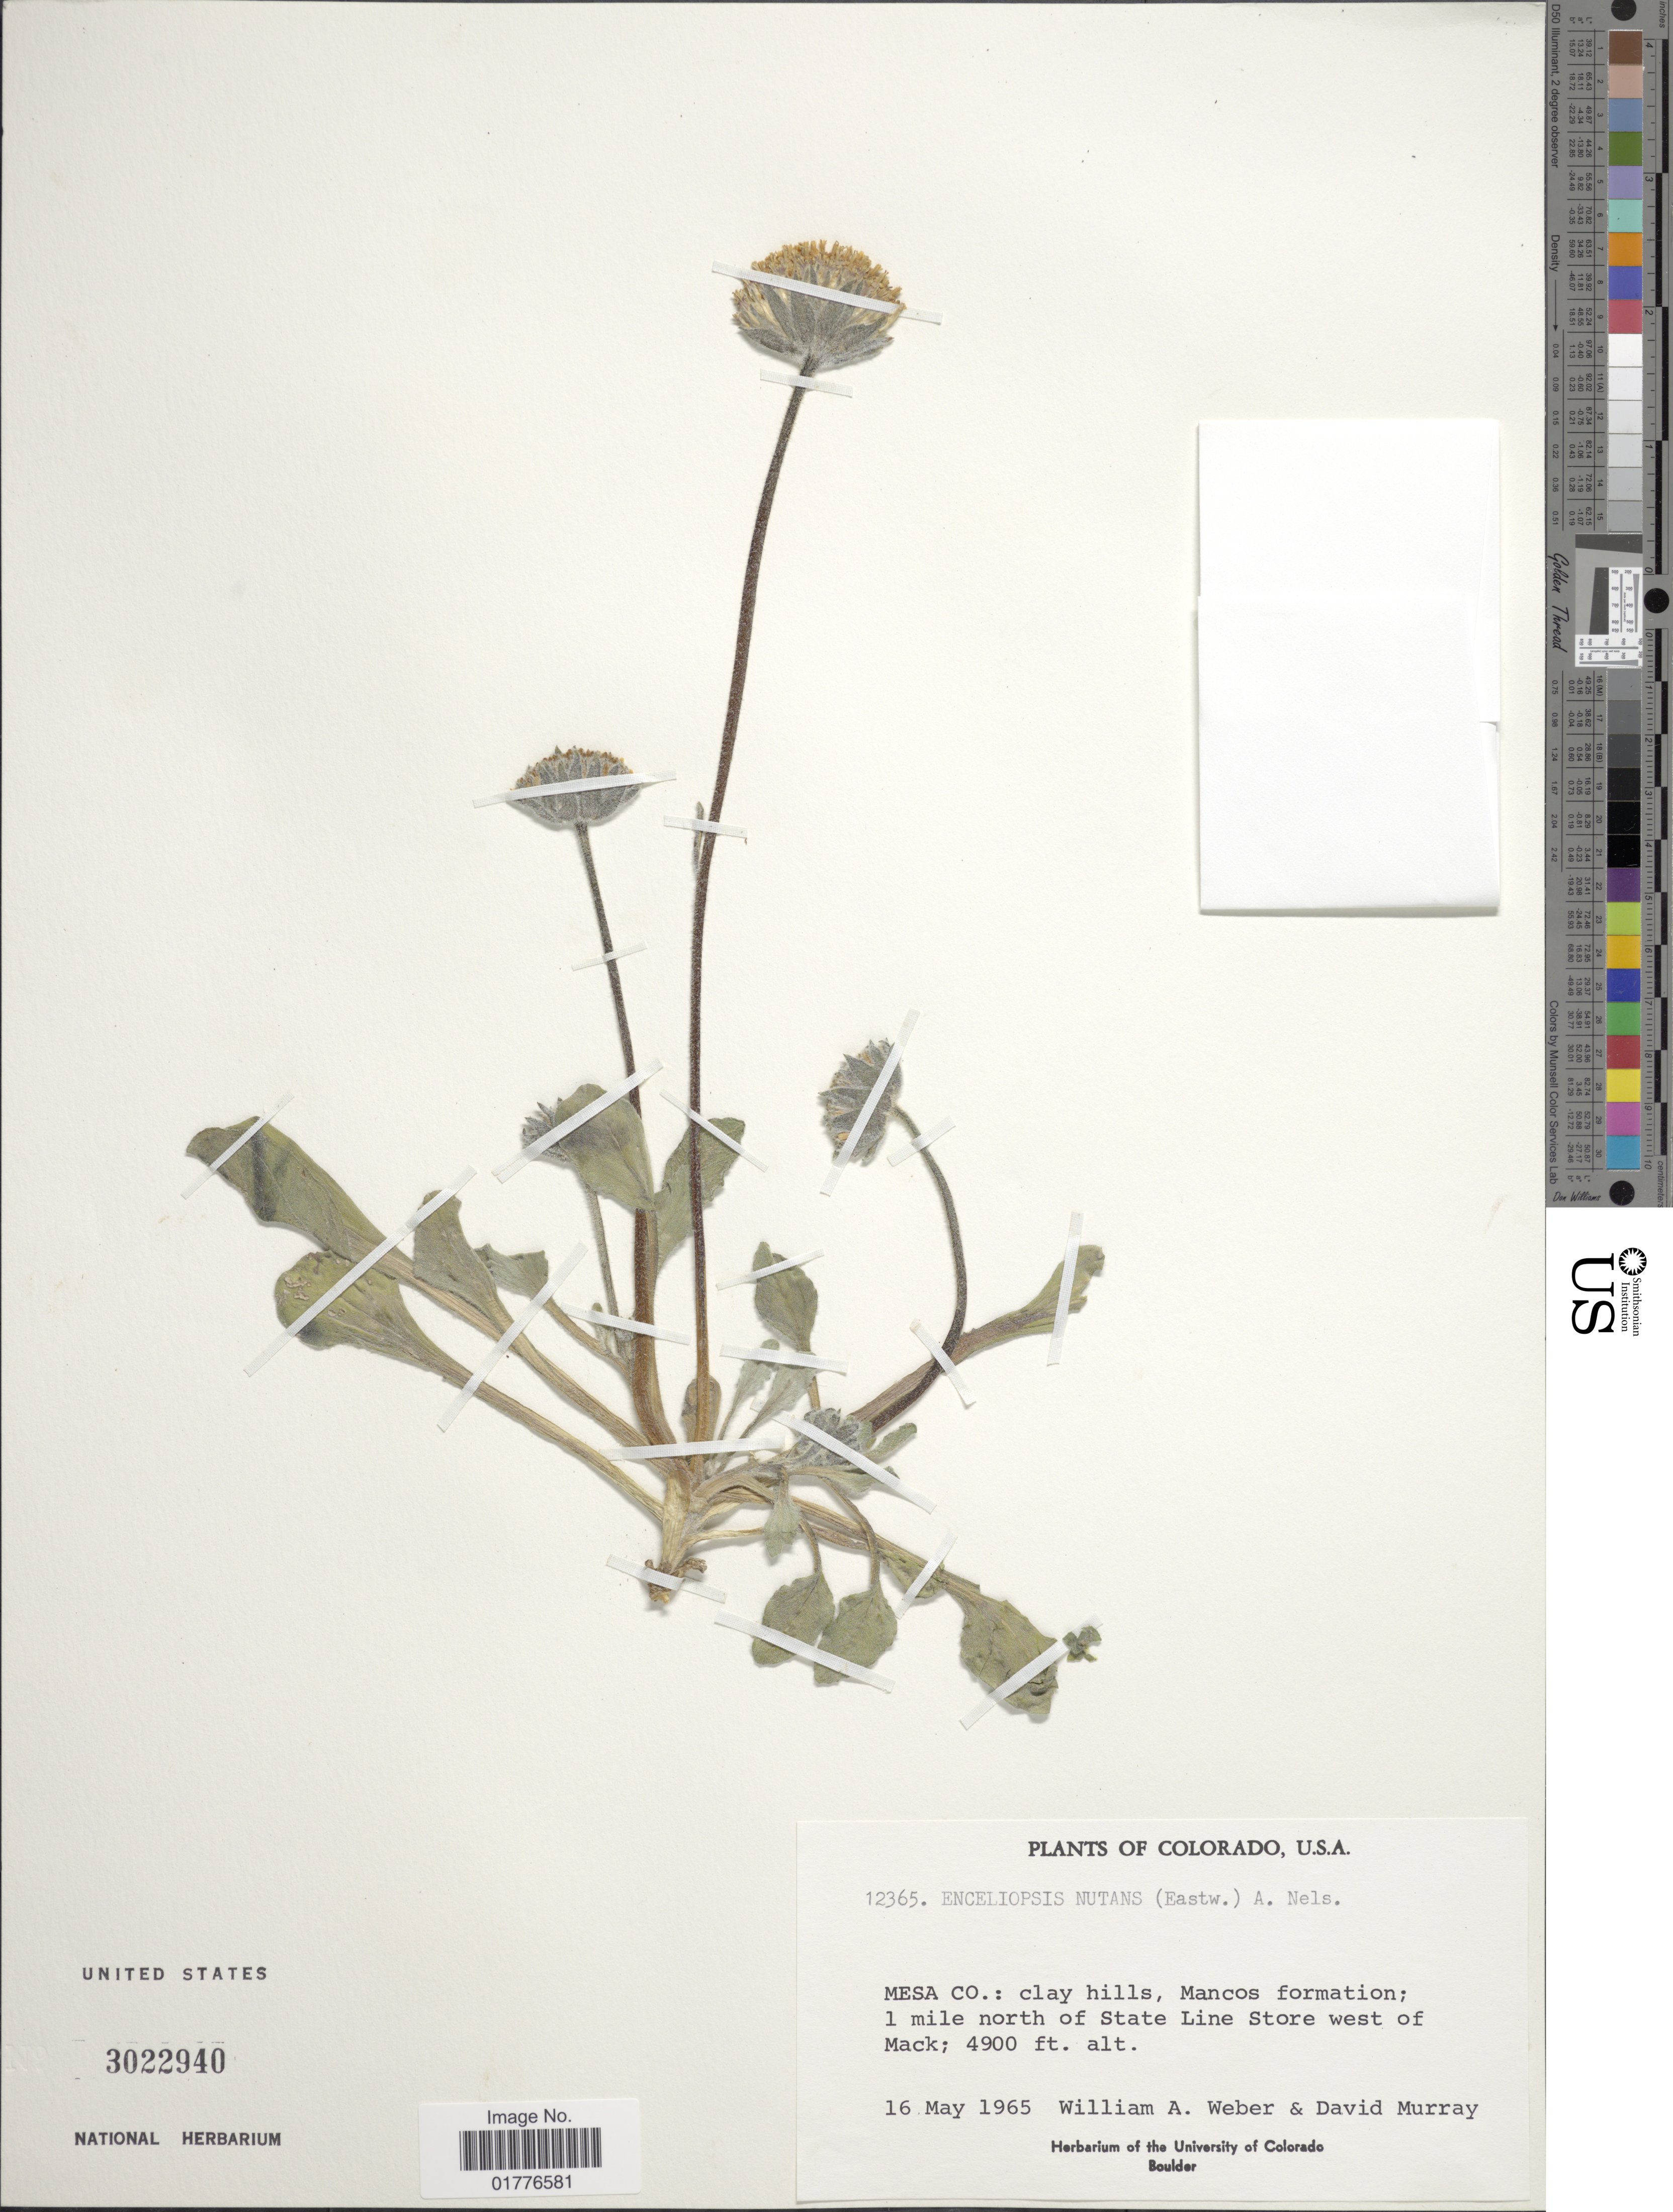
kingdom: Plantae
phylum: Tracheophyta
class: Magnoliopsida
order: Asterales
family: Asteraceae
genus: Enceliopsis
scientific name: Enceliopsis nutans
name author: (Eastw.) A. Nelson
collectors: W. A. Weber & D. F. Murray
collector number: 12365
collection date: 1965-05-16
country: United States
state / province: Colorado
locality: Mesa Co.: Mancos formation; 1 mile north of State Line Store west of Mack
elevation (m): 1494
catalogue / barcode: US 3022940